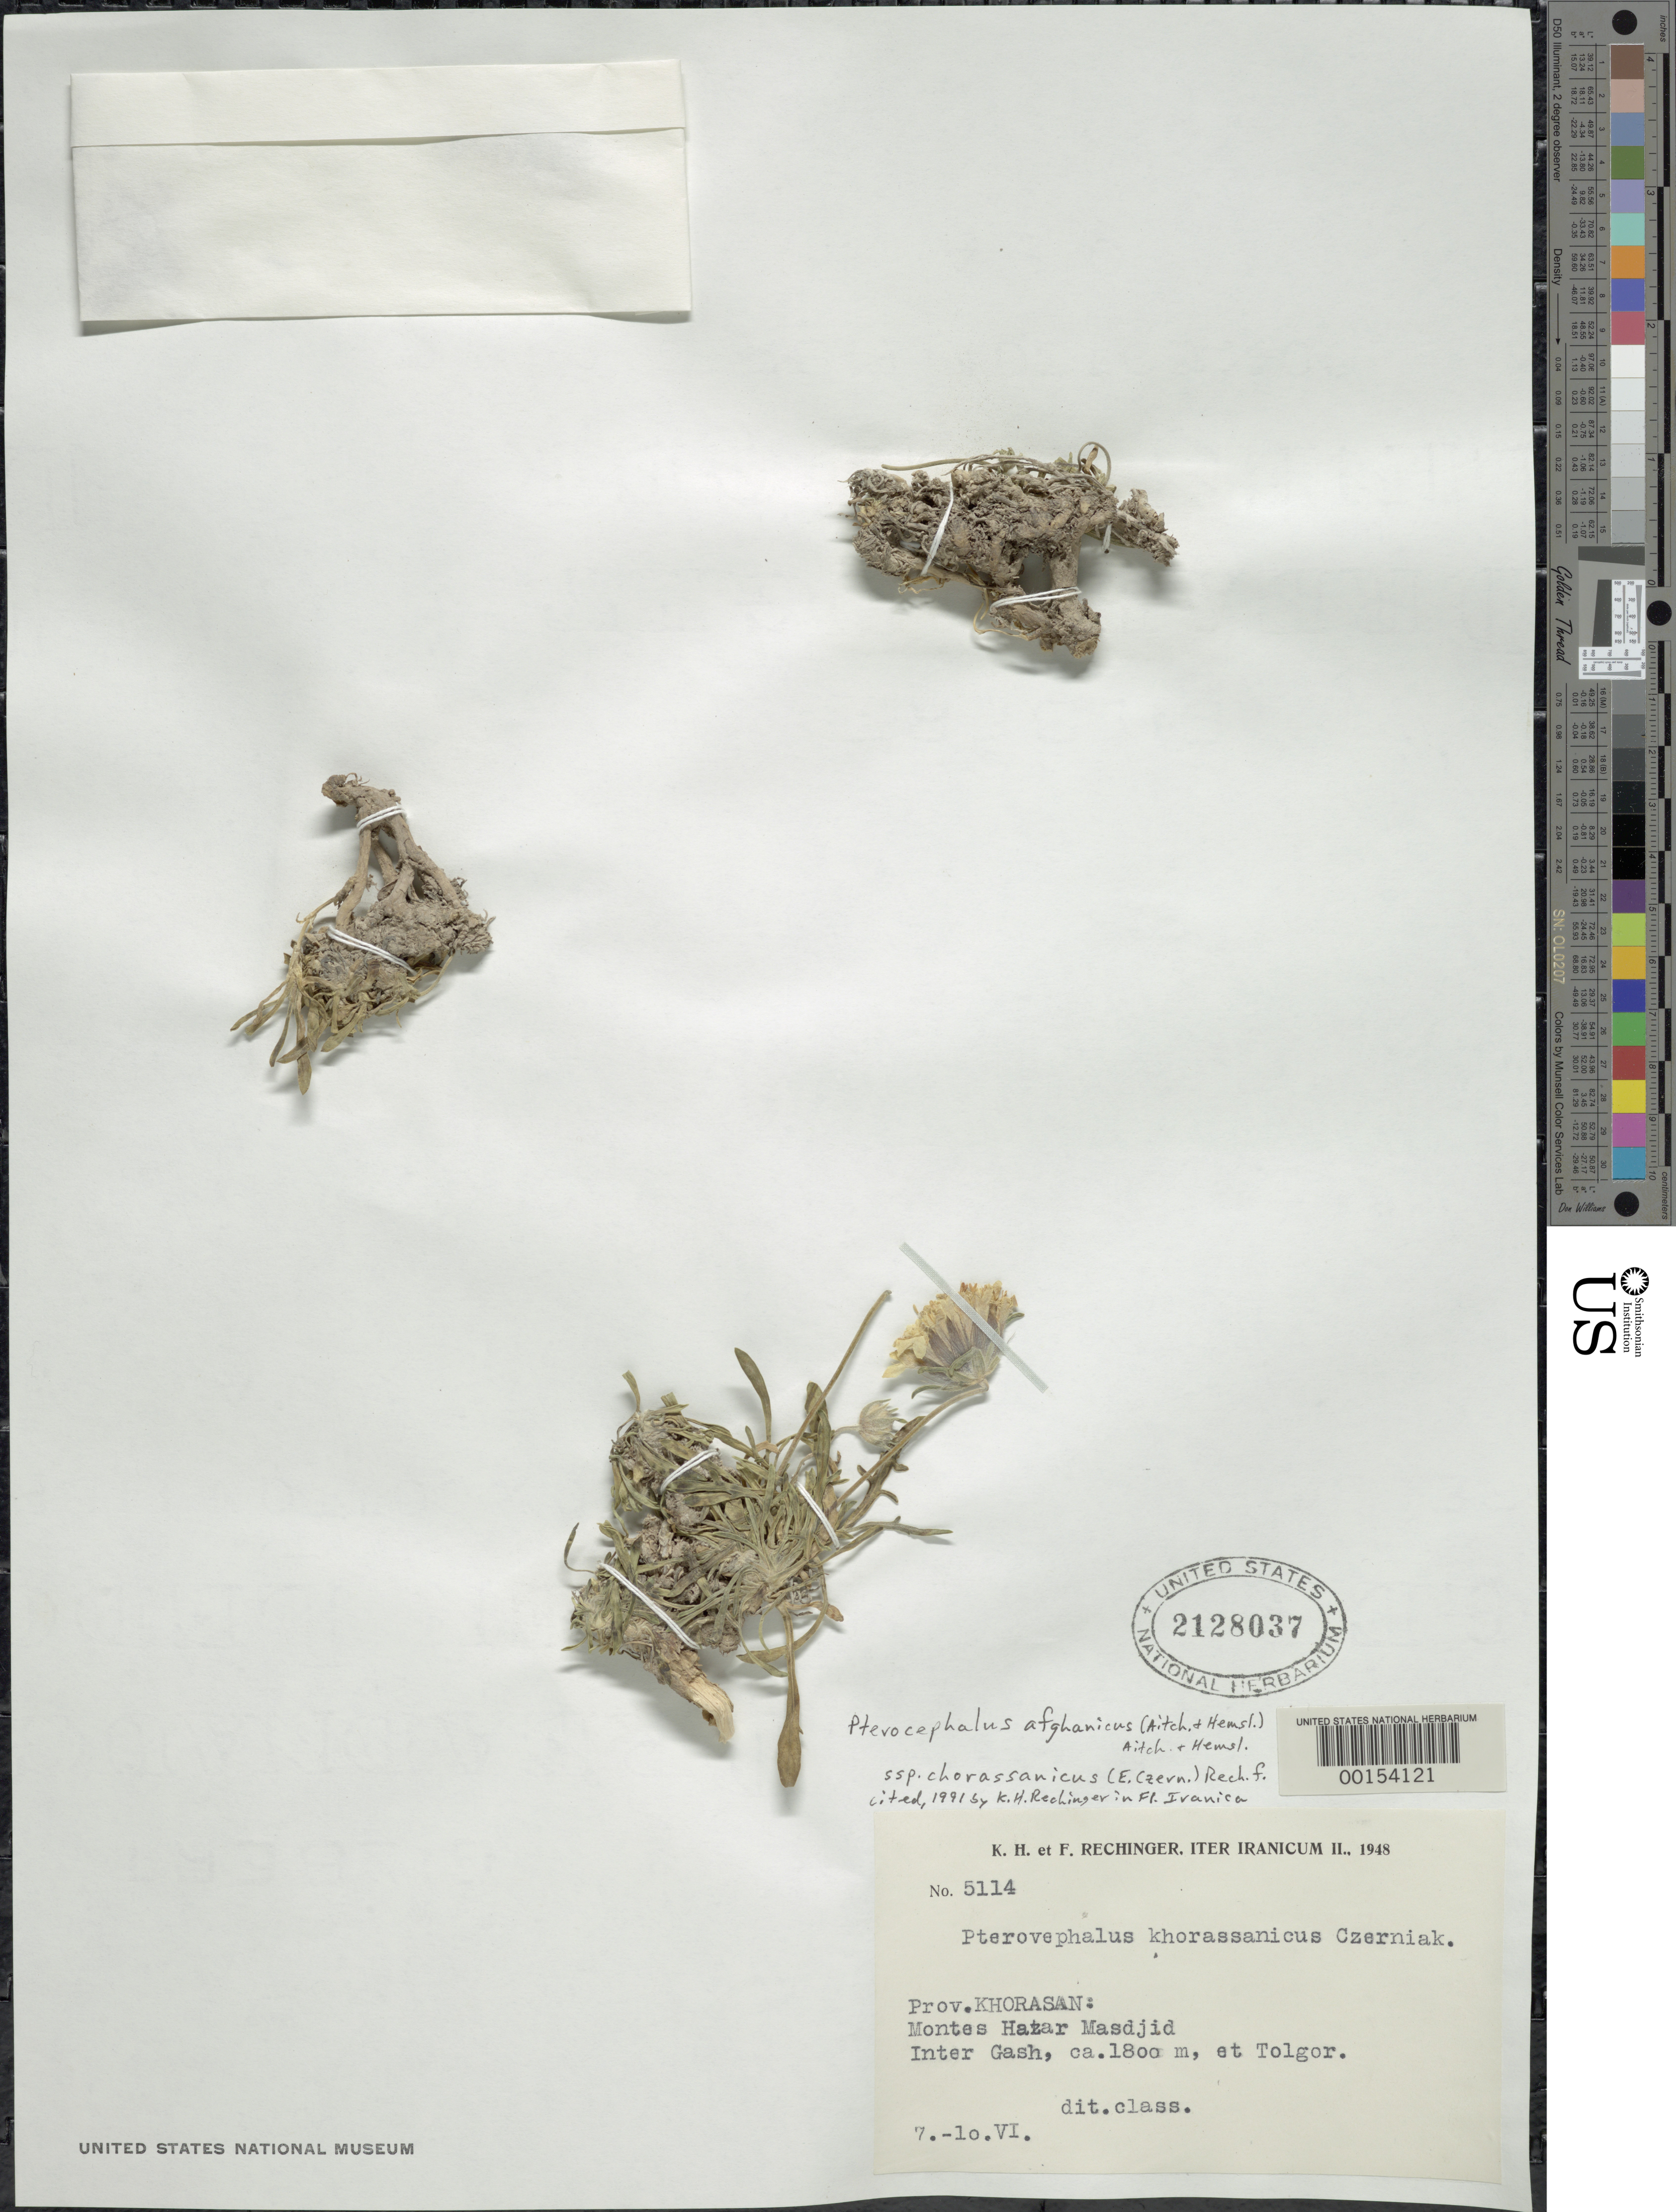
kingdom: Plantae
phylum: Tracheophyta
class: Magnoliopsida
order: Dipsacales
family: Caprifoliaceae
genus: Pterocephalus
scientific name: Pterocephalus afghanicus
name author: (Aitch. & Hemsl.) Boiss.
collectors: K. H. Rechinger & F. Rechinger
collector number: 5114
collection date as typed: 07 Jun 1948 to 10 Jun 1948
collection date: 1948-06-07/1948-06-10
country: Iran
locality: Khorasan, Montes Hazar Masdjid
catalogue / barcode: US 2128037